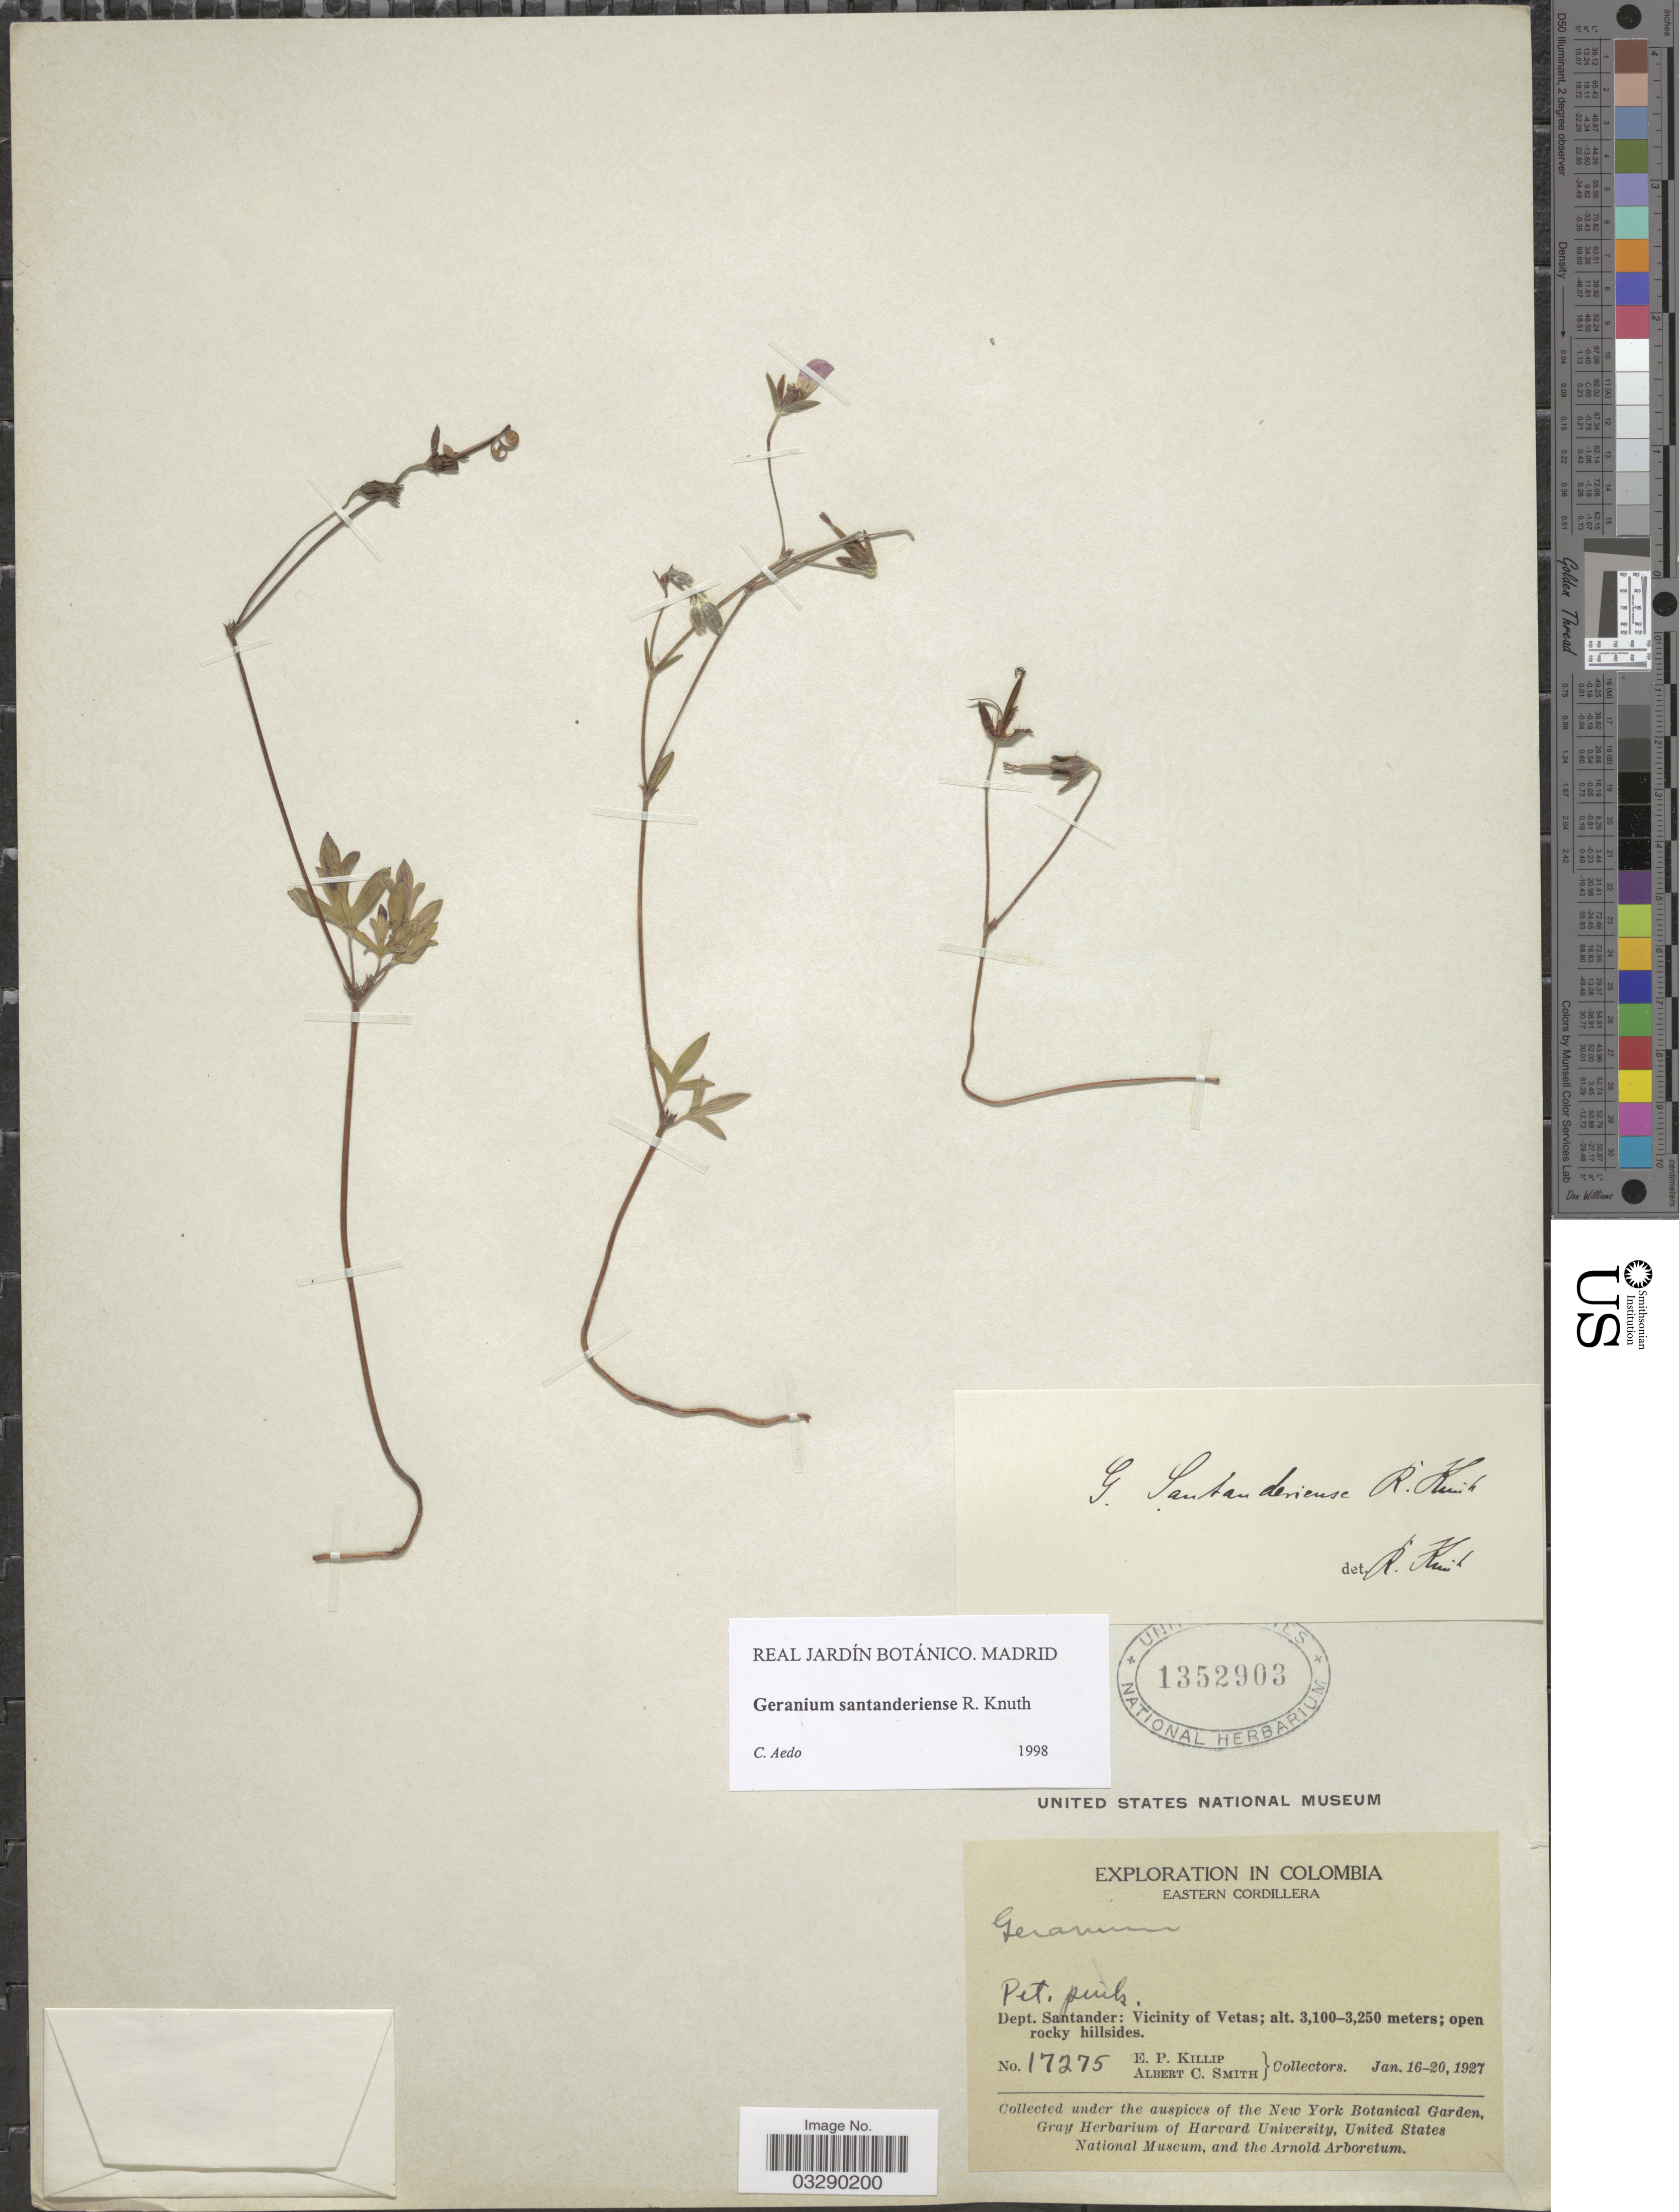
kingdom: Plantae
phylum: Tracheophyta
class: Magnoliopsida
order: Geraniales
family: Geraniaceae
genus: Geranium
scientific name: Geranium santanderiense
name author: R. Knuth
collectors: E. P. Killip & A. C. Smith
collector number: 17275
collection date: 1927-01-16/1927-01-20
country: Colombia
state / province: Santander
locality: Eastern Cordillera. Dept. Santander: Vicinity of Vetas.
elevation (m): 3100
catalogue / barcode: US 1352903